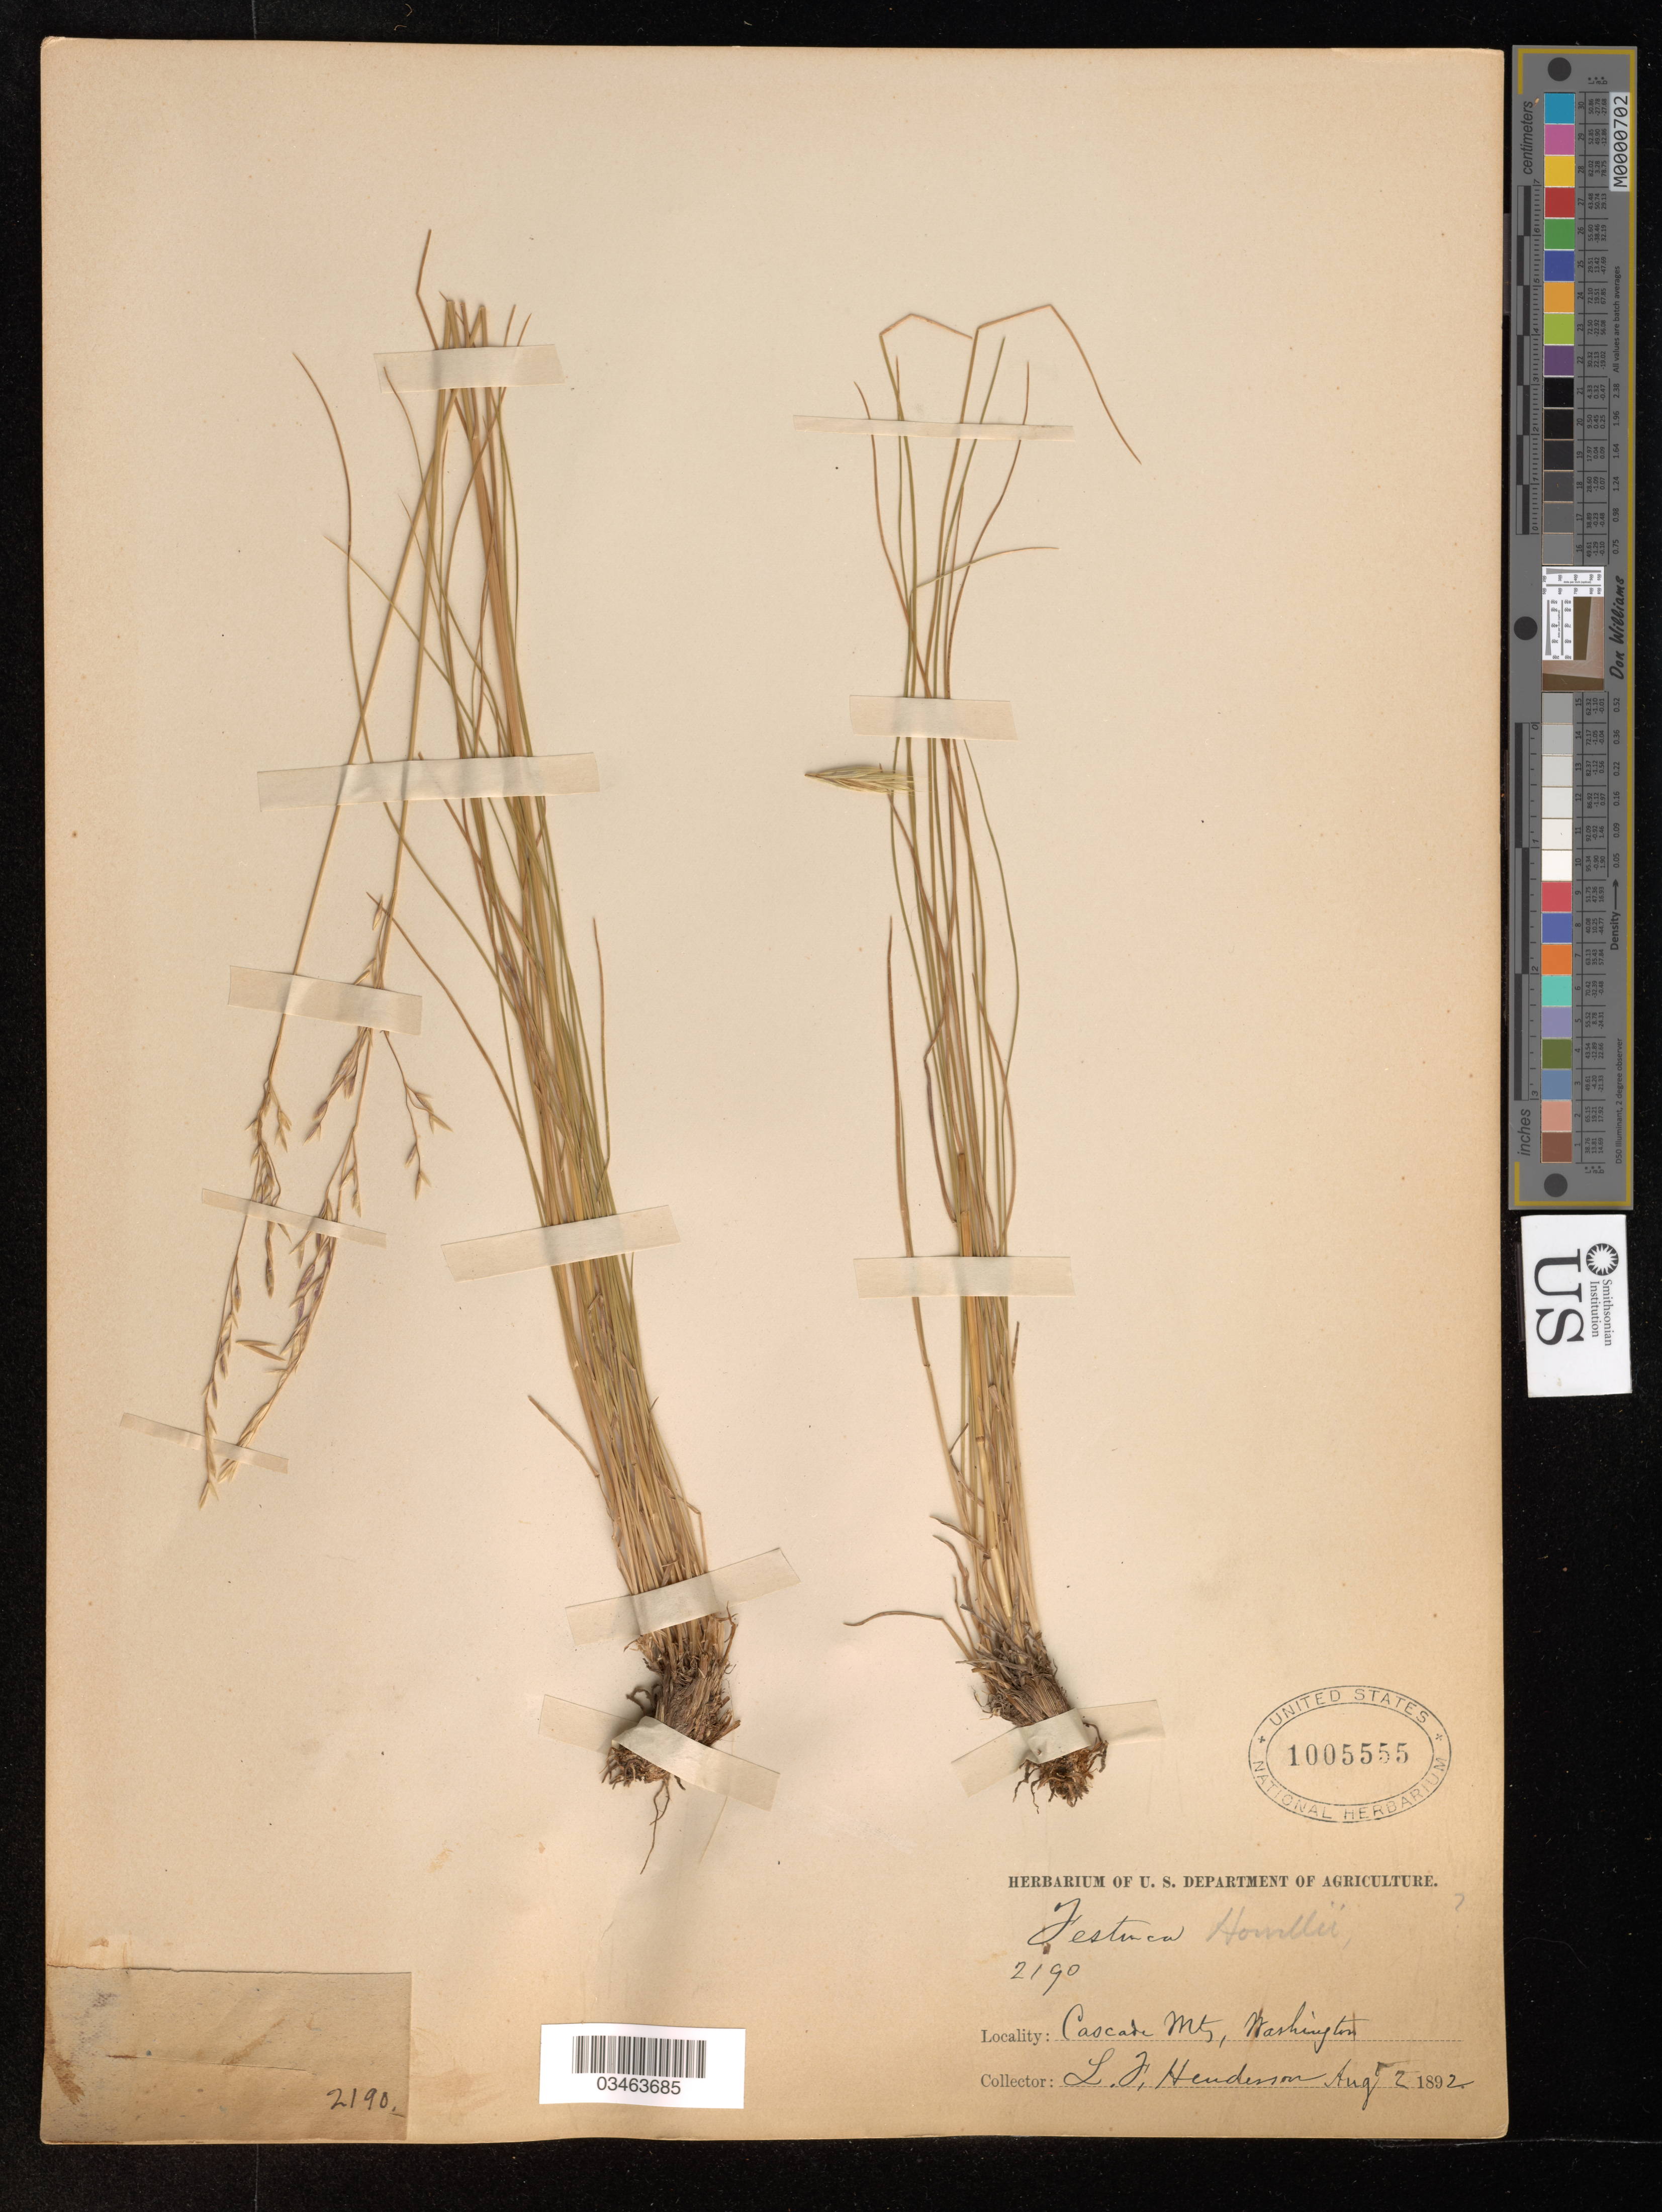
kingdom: Plantae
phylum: Tracheophyta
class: Liliopsida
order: Poales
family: Poaceae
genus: Festuca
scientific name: Festuca howellii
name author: Hack. ex W.J. Beal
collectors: L. Henderson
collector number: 2190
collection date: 1892-08-02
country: United States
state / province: Washington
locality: Cascade Mts.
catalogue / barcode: US 1005555